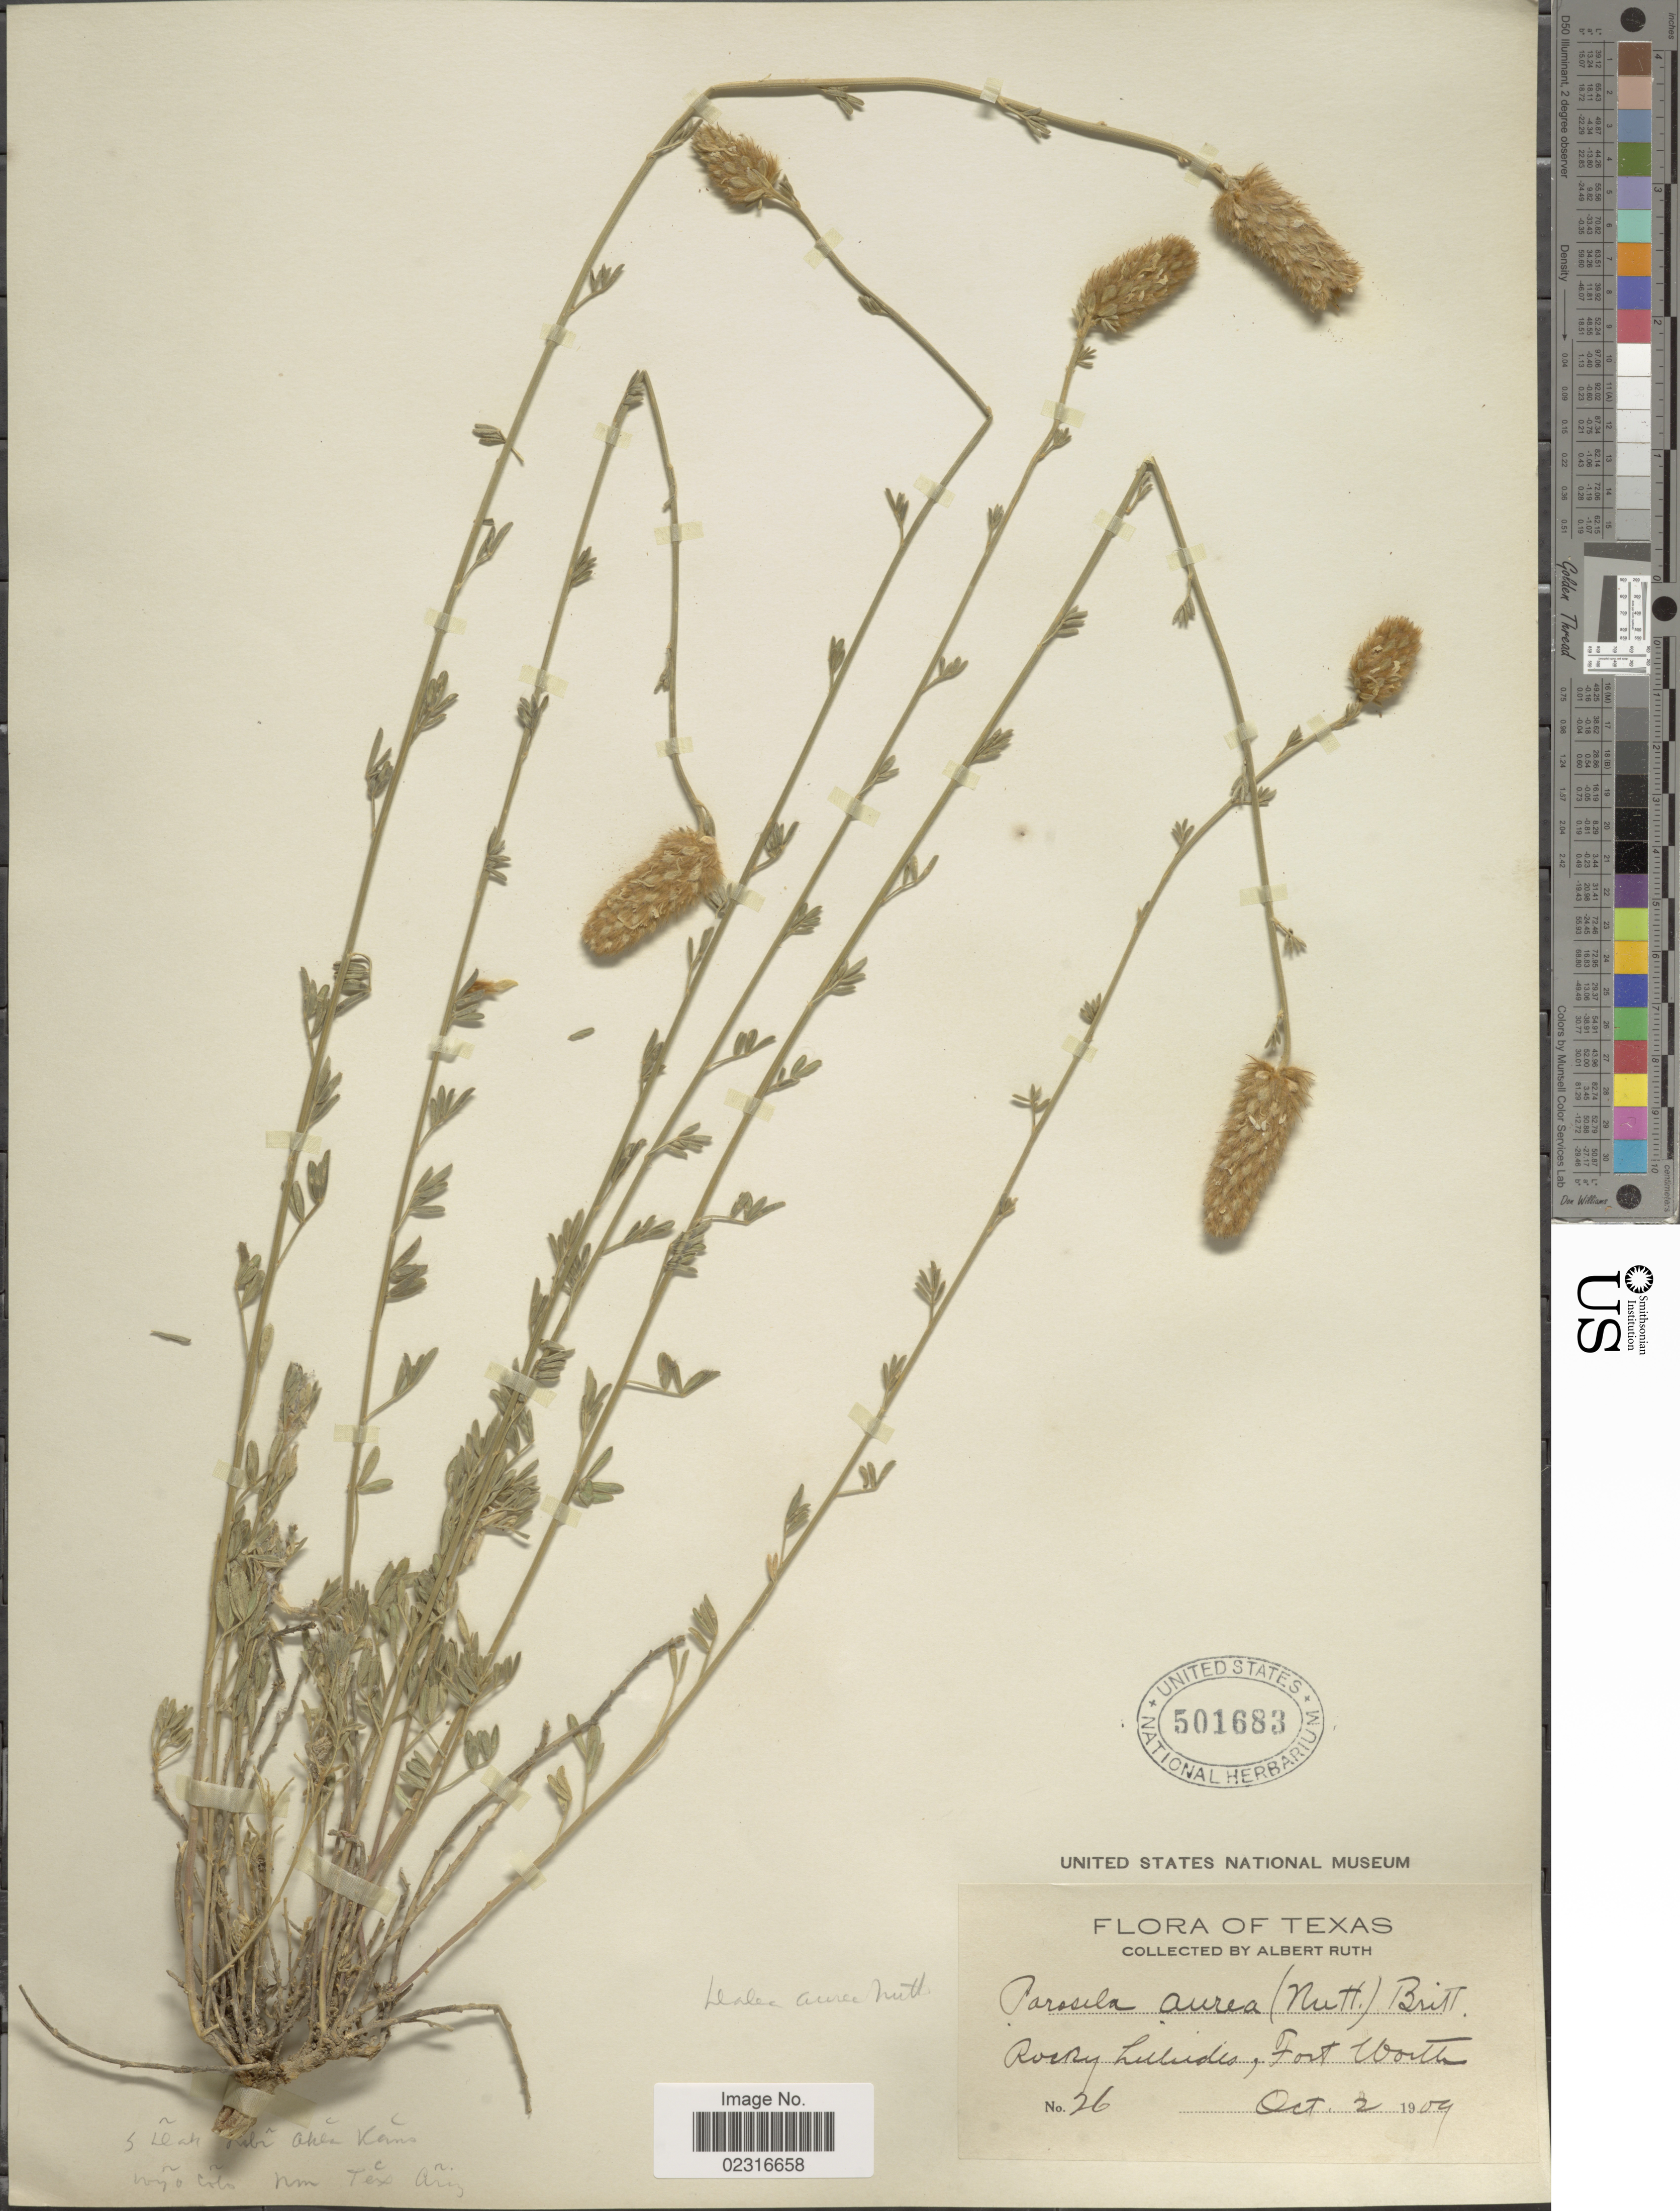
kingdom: Plantae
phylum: Tracheophyta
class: Magnoliopsida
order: Fabales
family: Fabaceae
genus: Dalea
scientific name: Dalea aurea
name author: Nutt. ex Pursh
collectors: A. Ruth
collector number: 26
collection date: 1909-10-02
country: United States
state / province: Texas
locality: Rocky hillsides, Fort Worth.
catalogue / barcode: US 501683